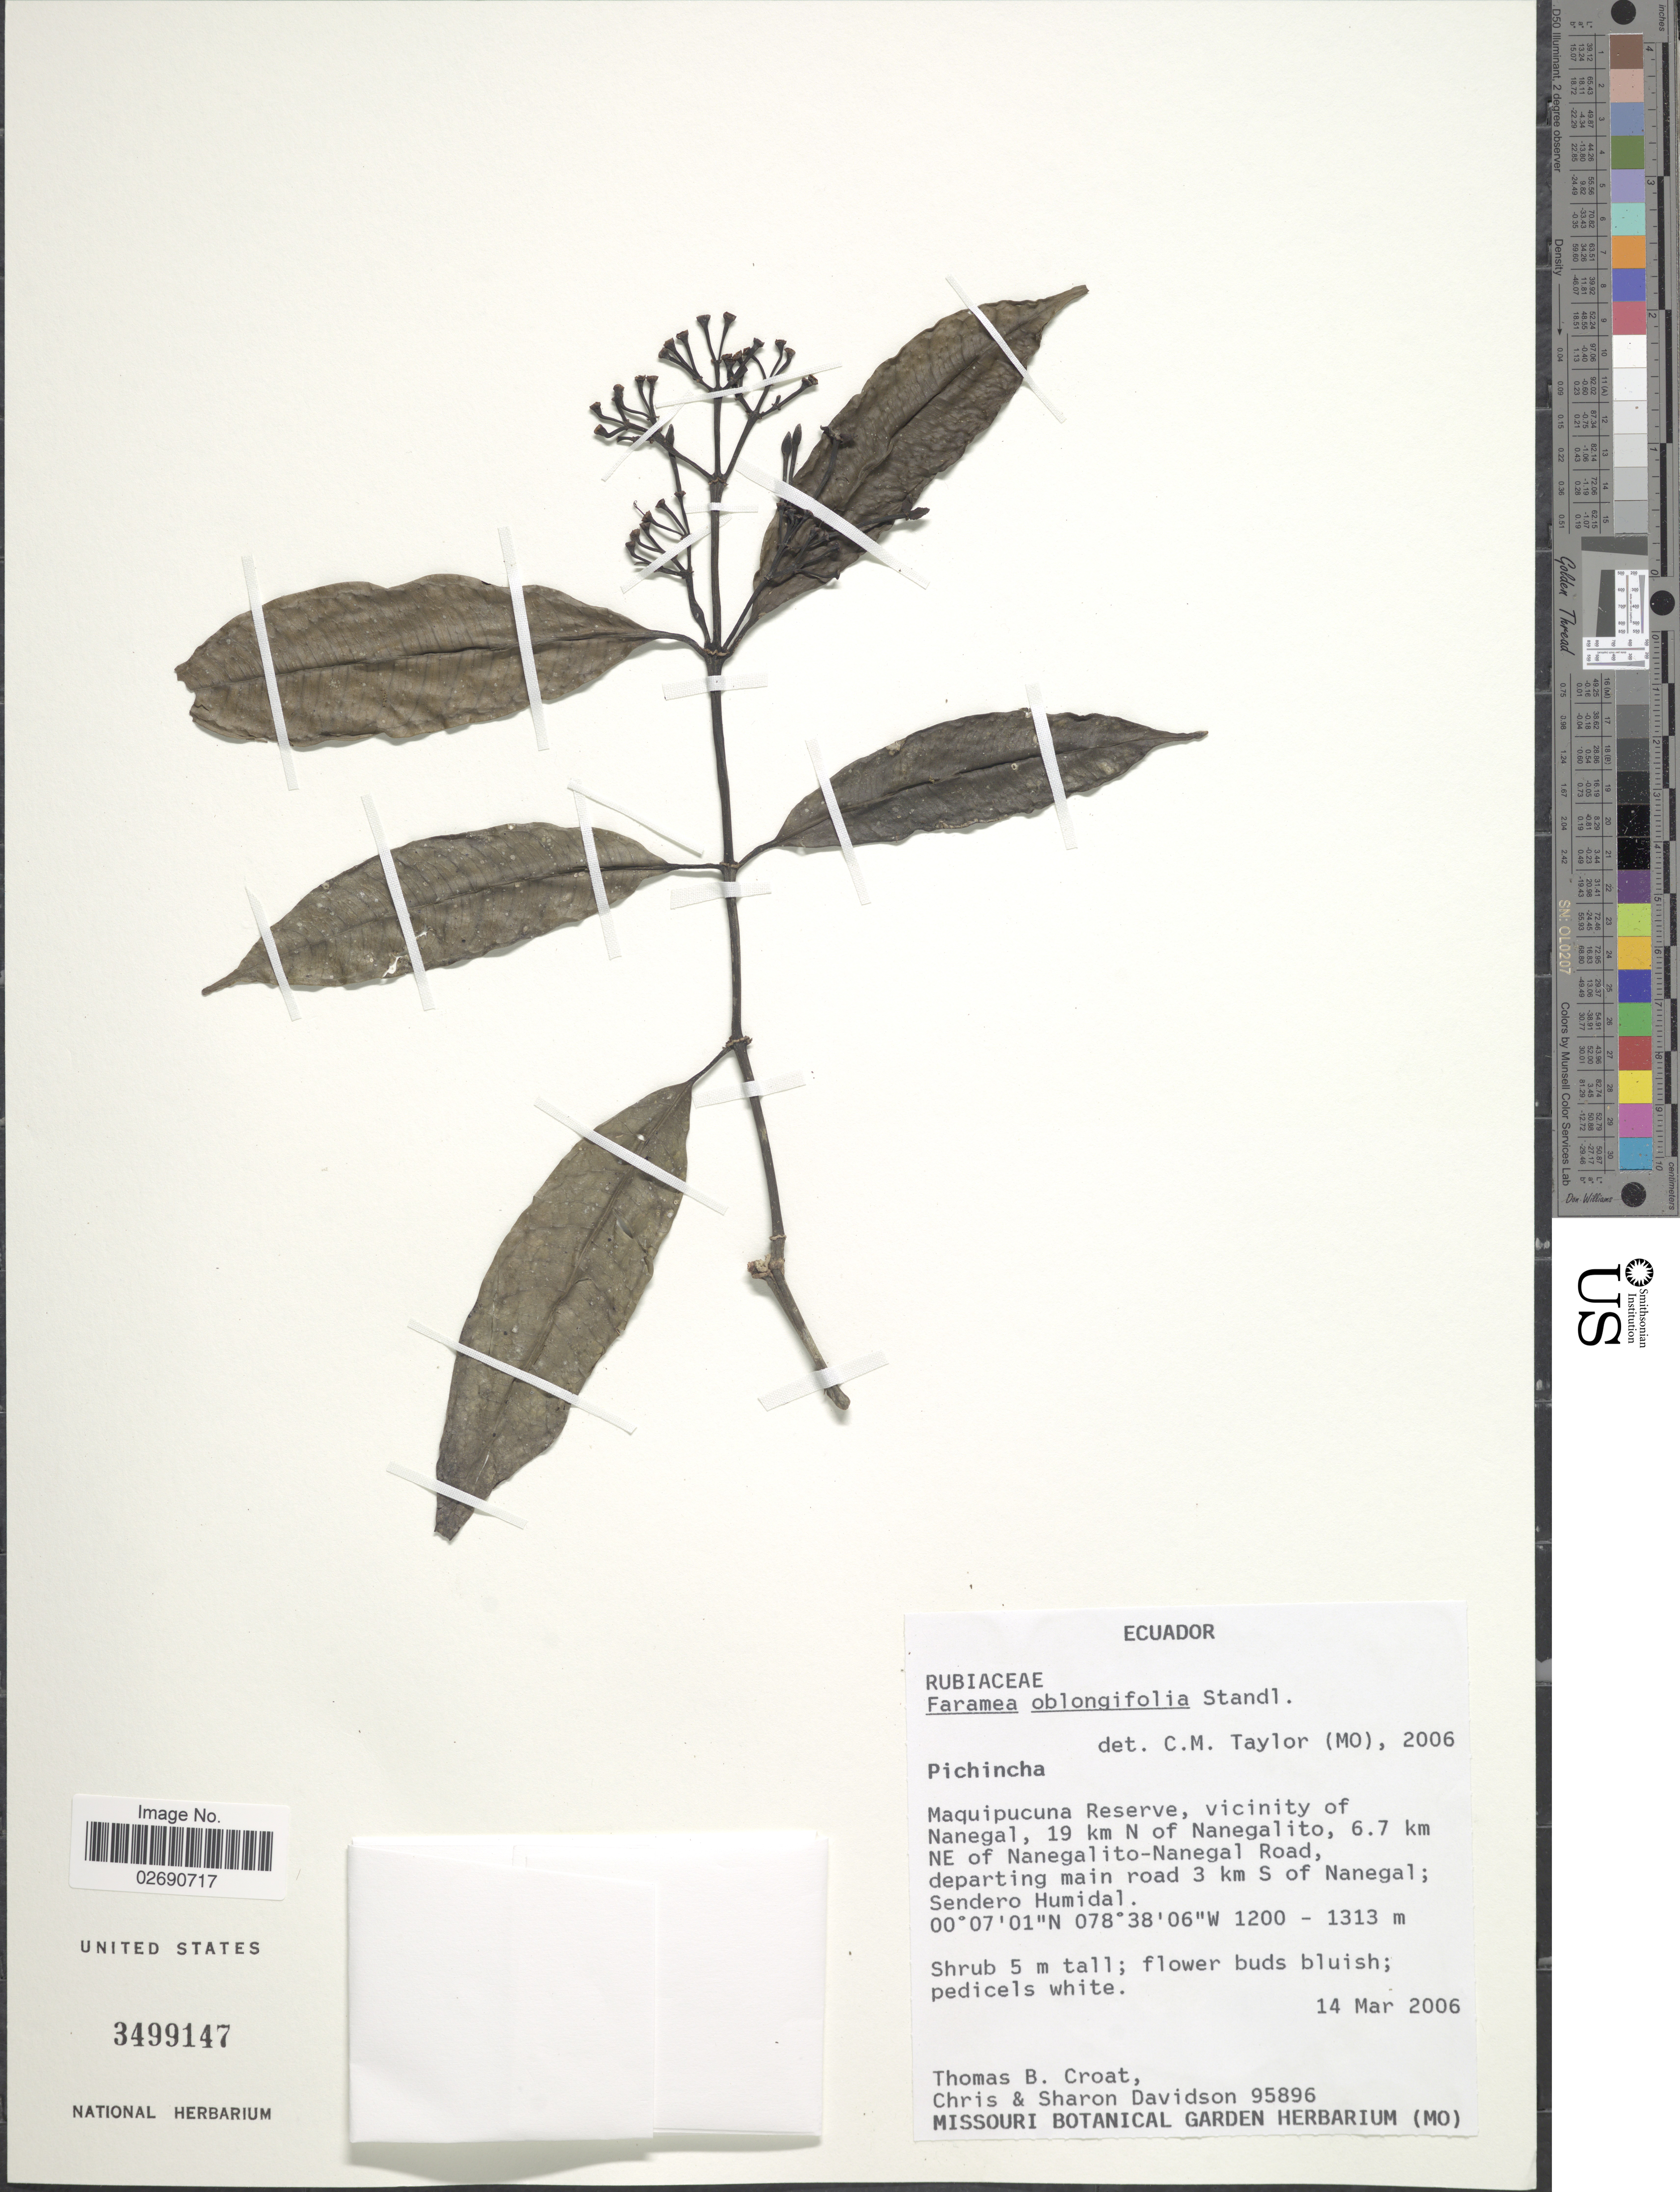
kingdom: Plantae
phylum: Tracheophyta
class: Magnoliopsida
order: Gentianales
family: Rubiaceae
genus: Faramea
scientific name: Faramea oblongifolia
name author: Standl.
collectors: T. B. Croat, C. Davidson & S. Davidson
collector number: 95896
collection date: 2006-03-14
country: Ecuador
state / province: Pichincha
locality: Maquipucuna Reserve, vicinity of Nanegal, 19 km N of Nanegalito, 6.7 km NE of Nanegalito-Nanegal Road, departing main road 3 km S of Nanegal; Sendero Humidal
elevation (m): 1200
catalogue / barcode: US 3499147